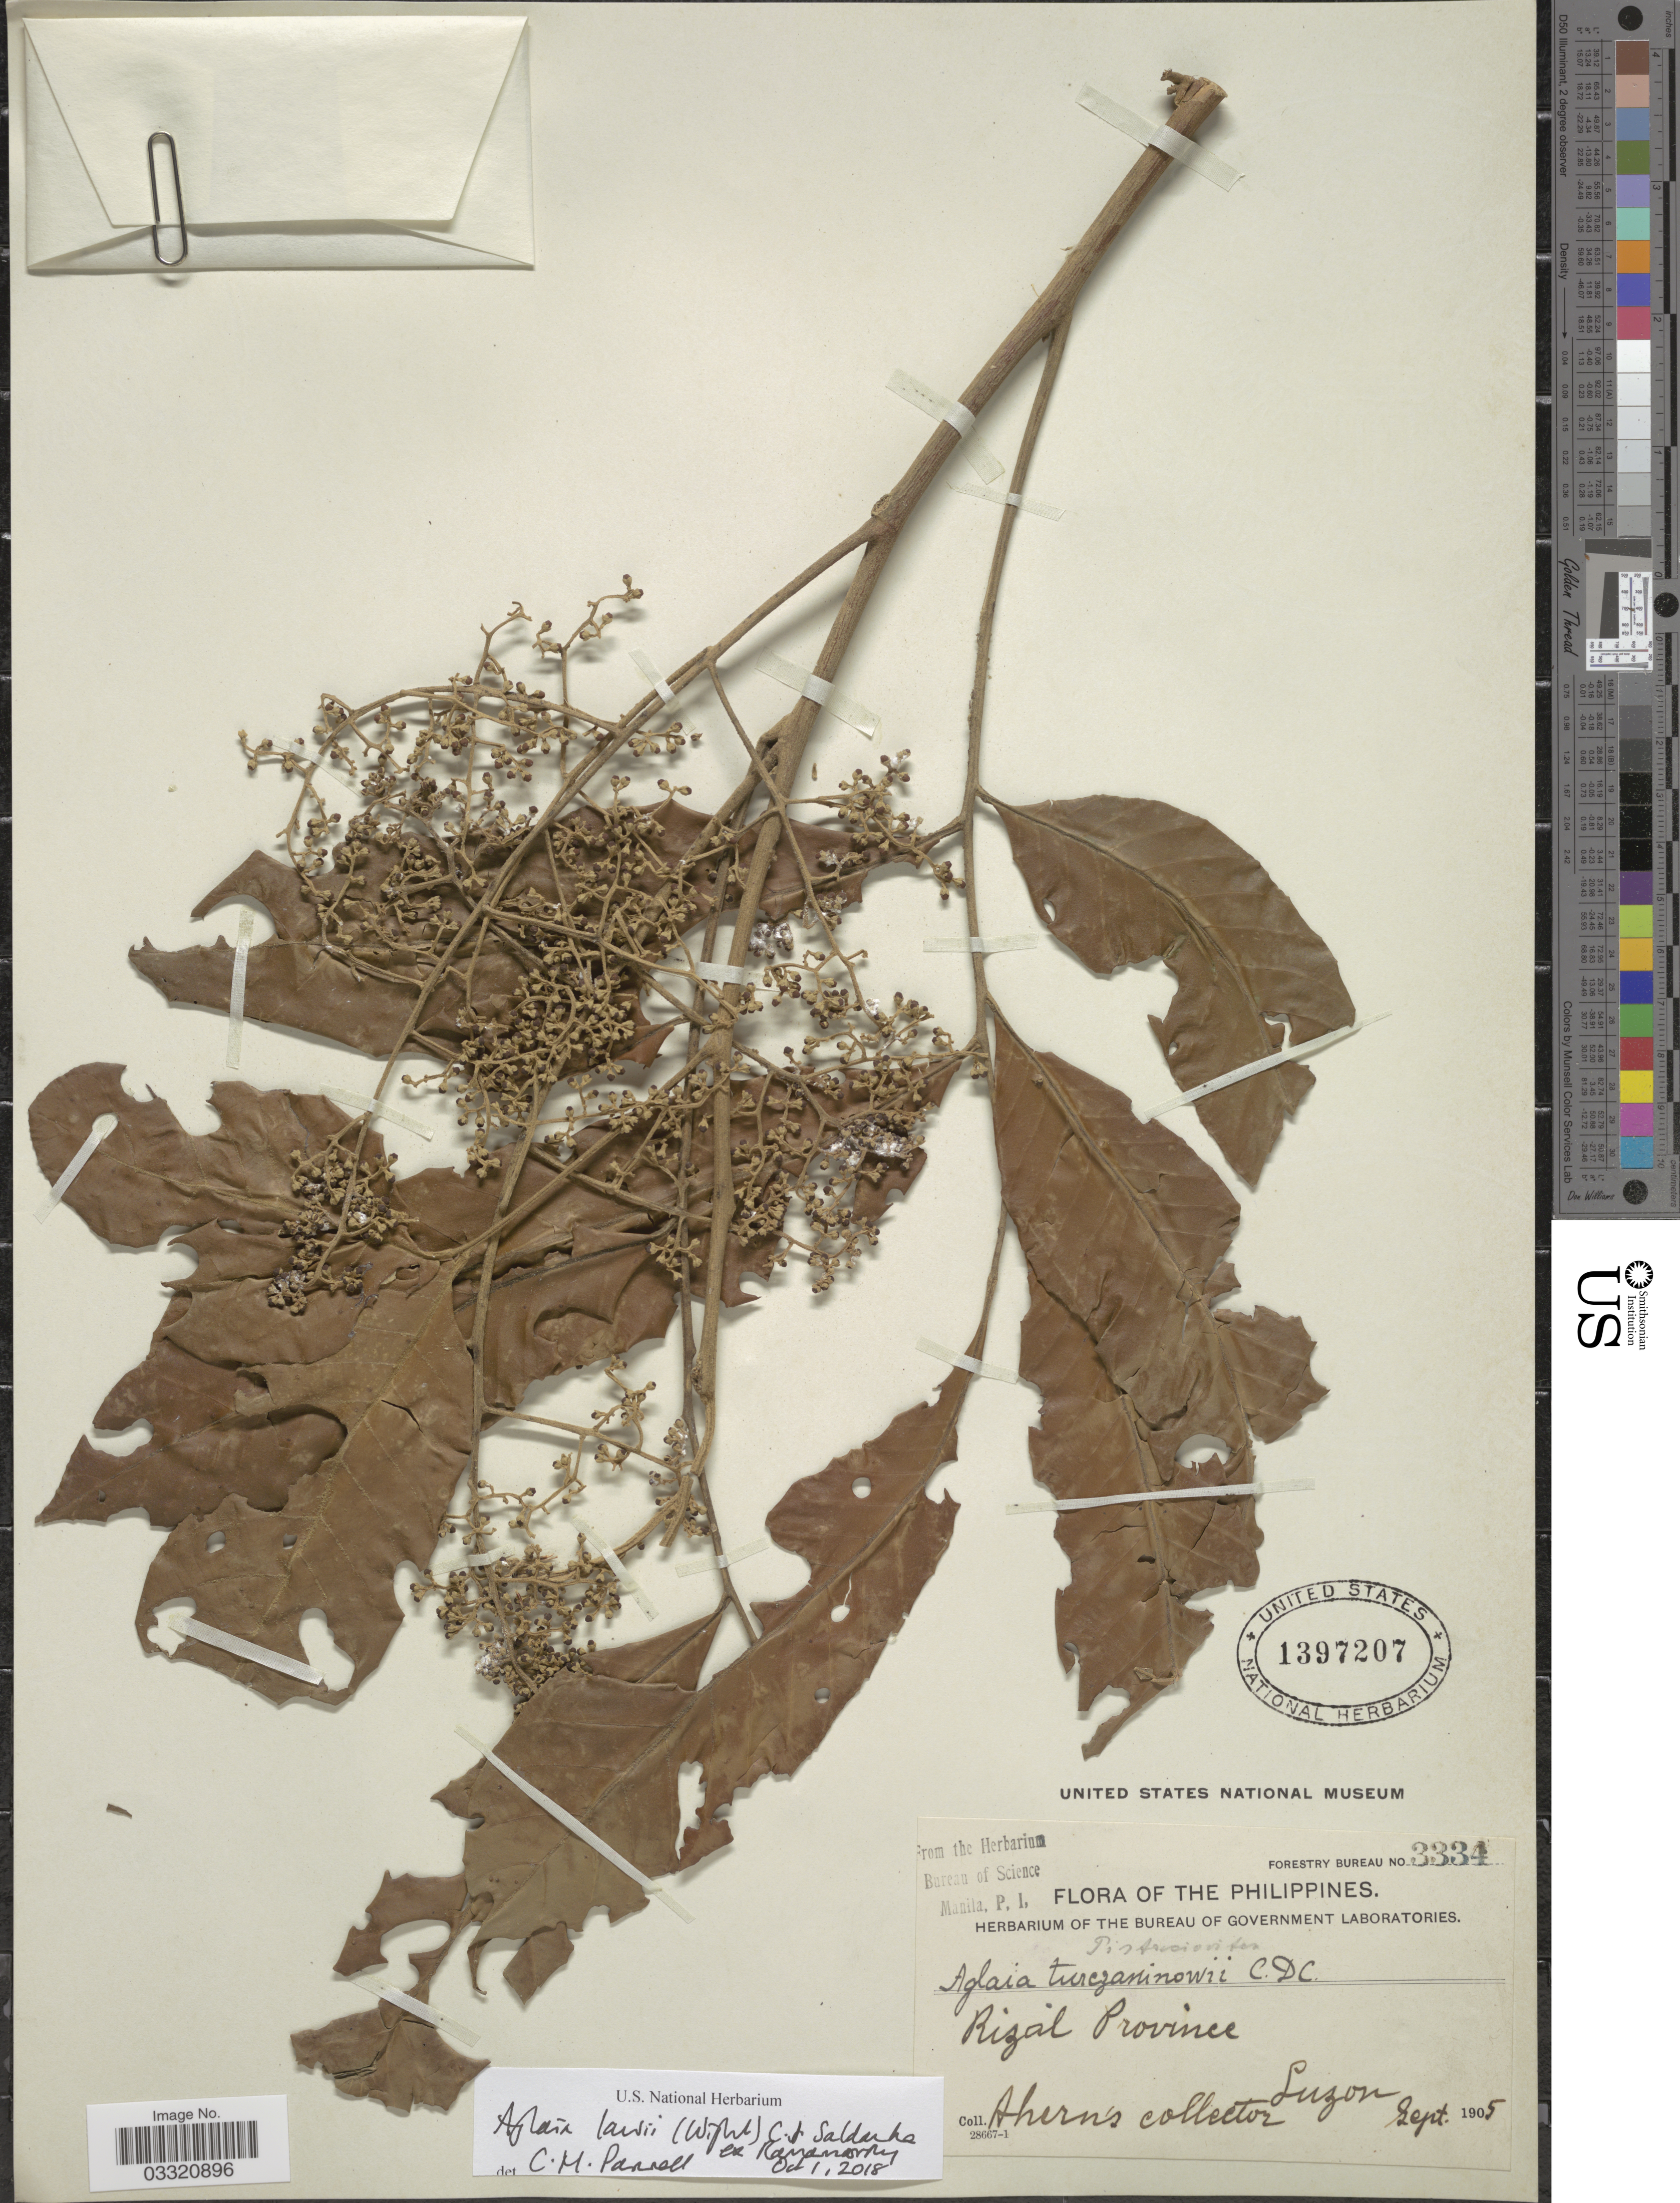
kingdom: Plantae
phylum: Tracheophyta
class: Magnoliopsida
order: Sapindales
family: Meliaceae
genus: Aglaia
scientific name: Aglaia lawii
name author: (Wight) C.J. Saldanha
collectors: Ahern's collector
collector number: Forestry Bureau 3334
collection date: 1905-09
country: Philippines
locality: Rizal Province, Luzon.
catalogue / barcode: US 1397207